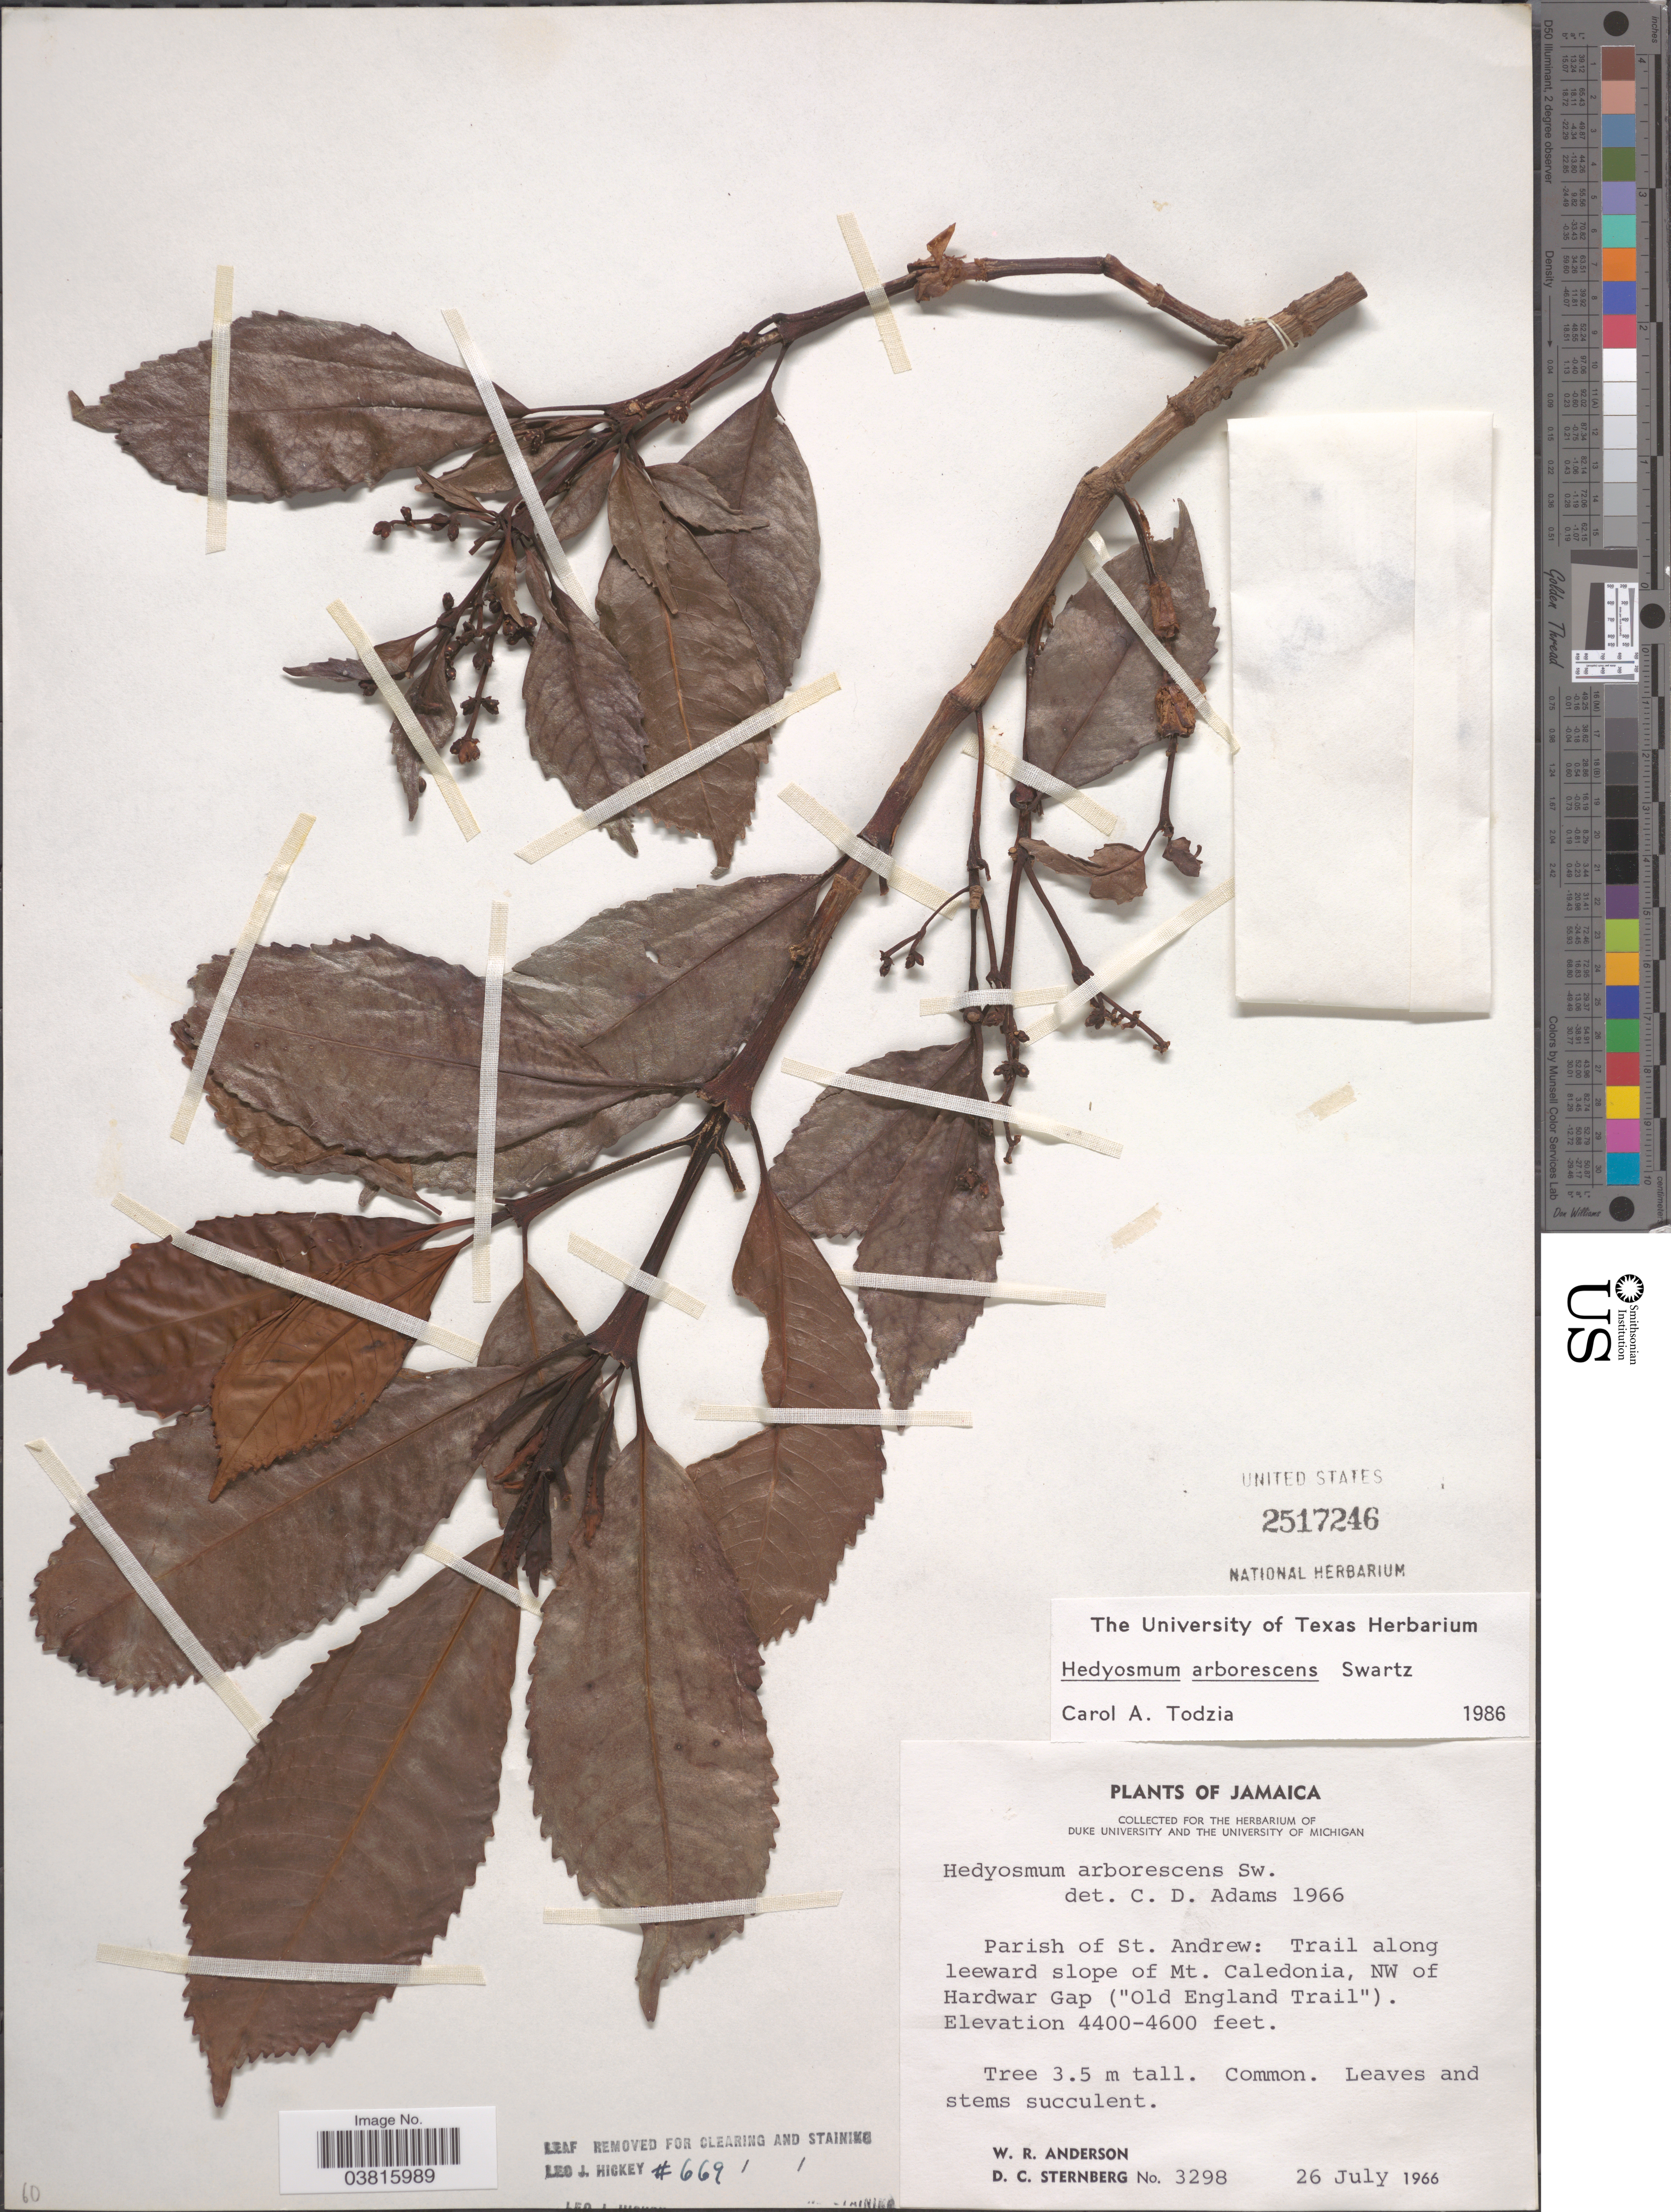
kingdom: Plantae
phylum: Tracheophyta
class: Magnoliopsida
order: Chloranthales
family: Chloranthaceae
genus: Hedyosmum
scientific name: Hedyosmum arborescens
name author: Sw.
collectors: W. Anderson & D. Sternberg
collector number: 3298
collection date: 1966-07-26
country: Jamaica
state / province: Saint Andrew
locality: Parish of St. Andrew: Trail along leeward slope of Mt. Caledonia, NW of Hardwar Gap ("Old England Trail").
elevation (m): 1341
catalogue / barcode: US 2517246